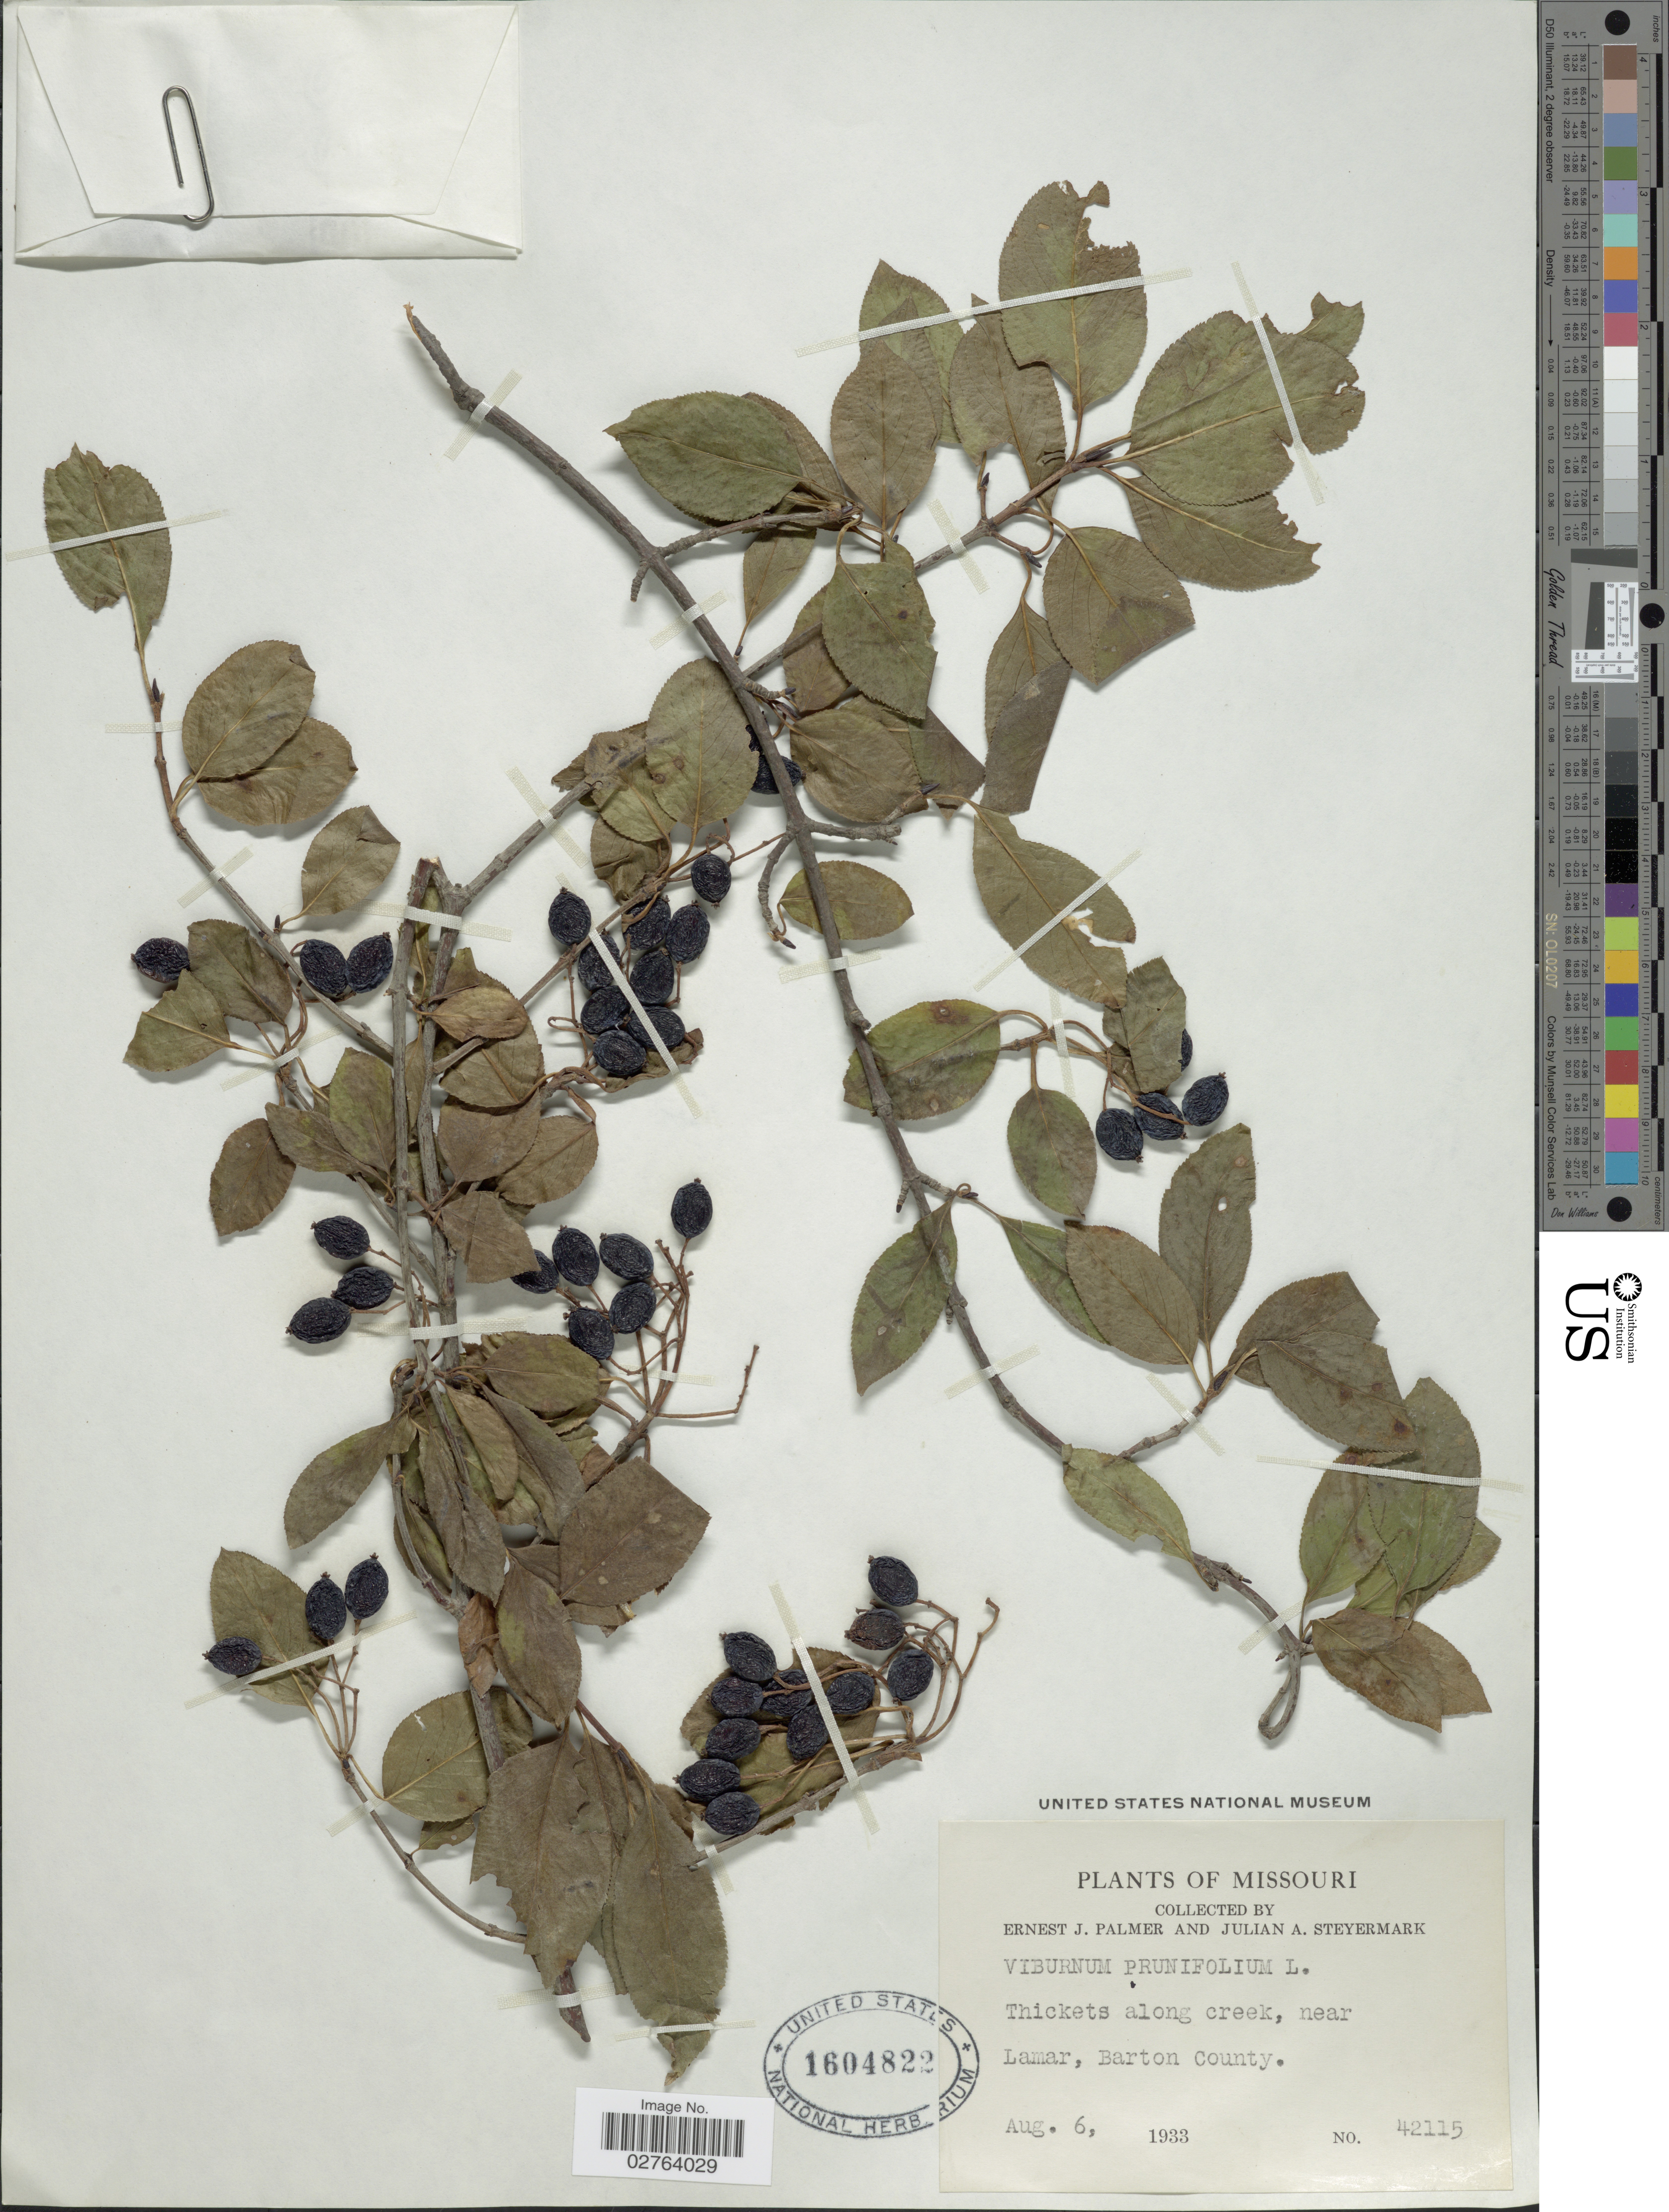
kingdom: Plantae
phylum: Tracheophyta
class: Magnoliopsida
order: Dipsacales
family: Viburnaceae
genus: Viburnum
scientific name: Viburnum prunifolium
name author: L.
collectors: E. J. Palmer & J. Steyermark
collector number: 42115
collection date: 1933-08-06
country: United States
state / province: Missouri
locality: Near Lamar, Barton County.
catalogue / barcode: US 1604822